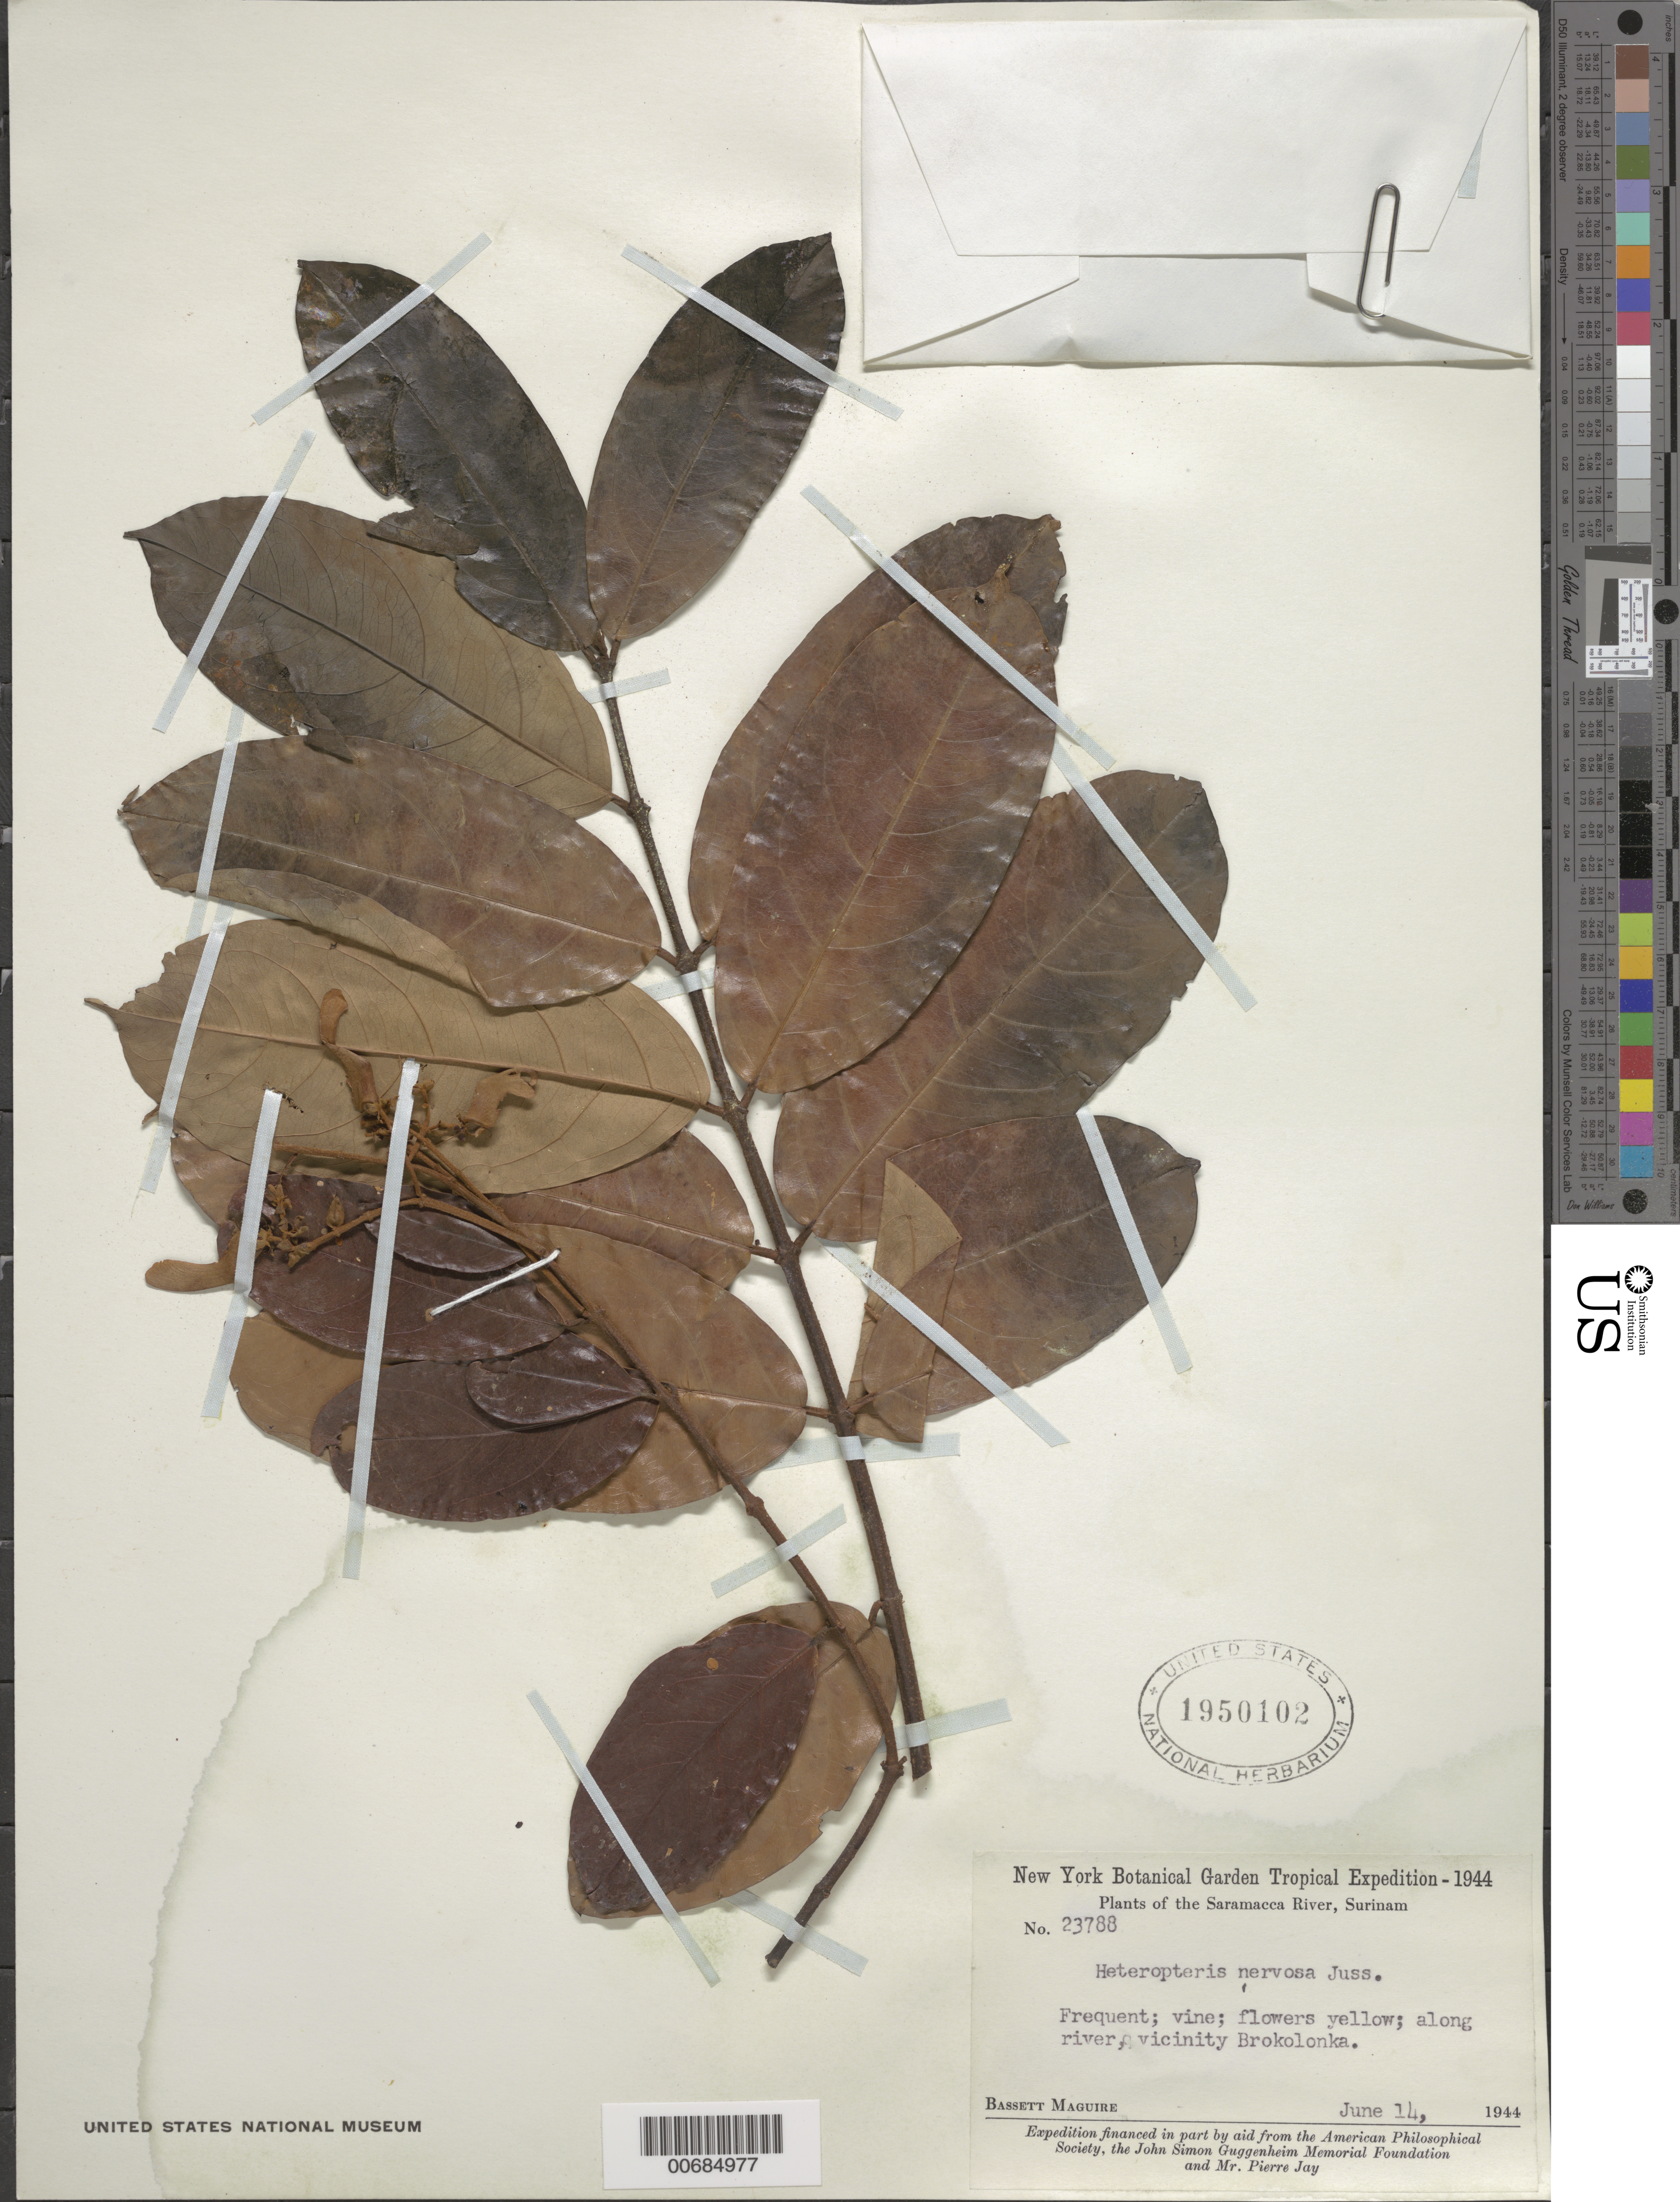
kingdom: Plantae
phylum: Tracheophyta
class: Magnoliopsida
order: Malpighiales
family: Malpighiaceae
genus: Heteropterys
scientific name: Heteropterys nervosa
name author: A. Juss.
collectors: B. Maguire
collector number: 23788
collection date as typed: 14-Jun-44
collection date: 1944-06-14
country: Suriname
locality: Saramacca River, Brokolonka vic.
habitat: Along river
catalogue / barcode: US 1950102